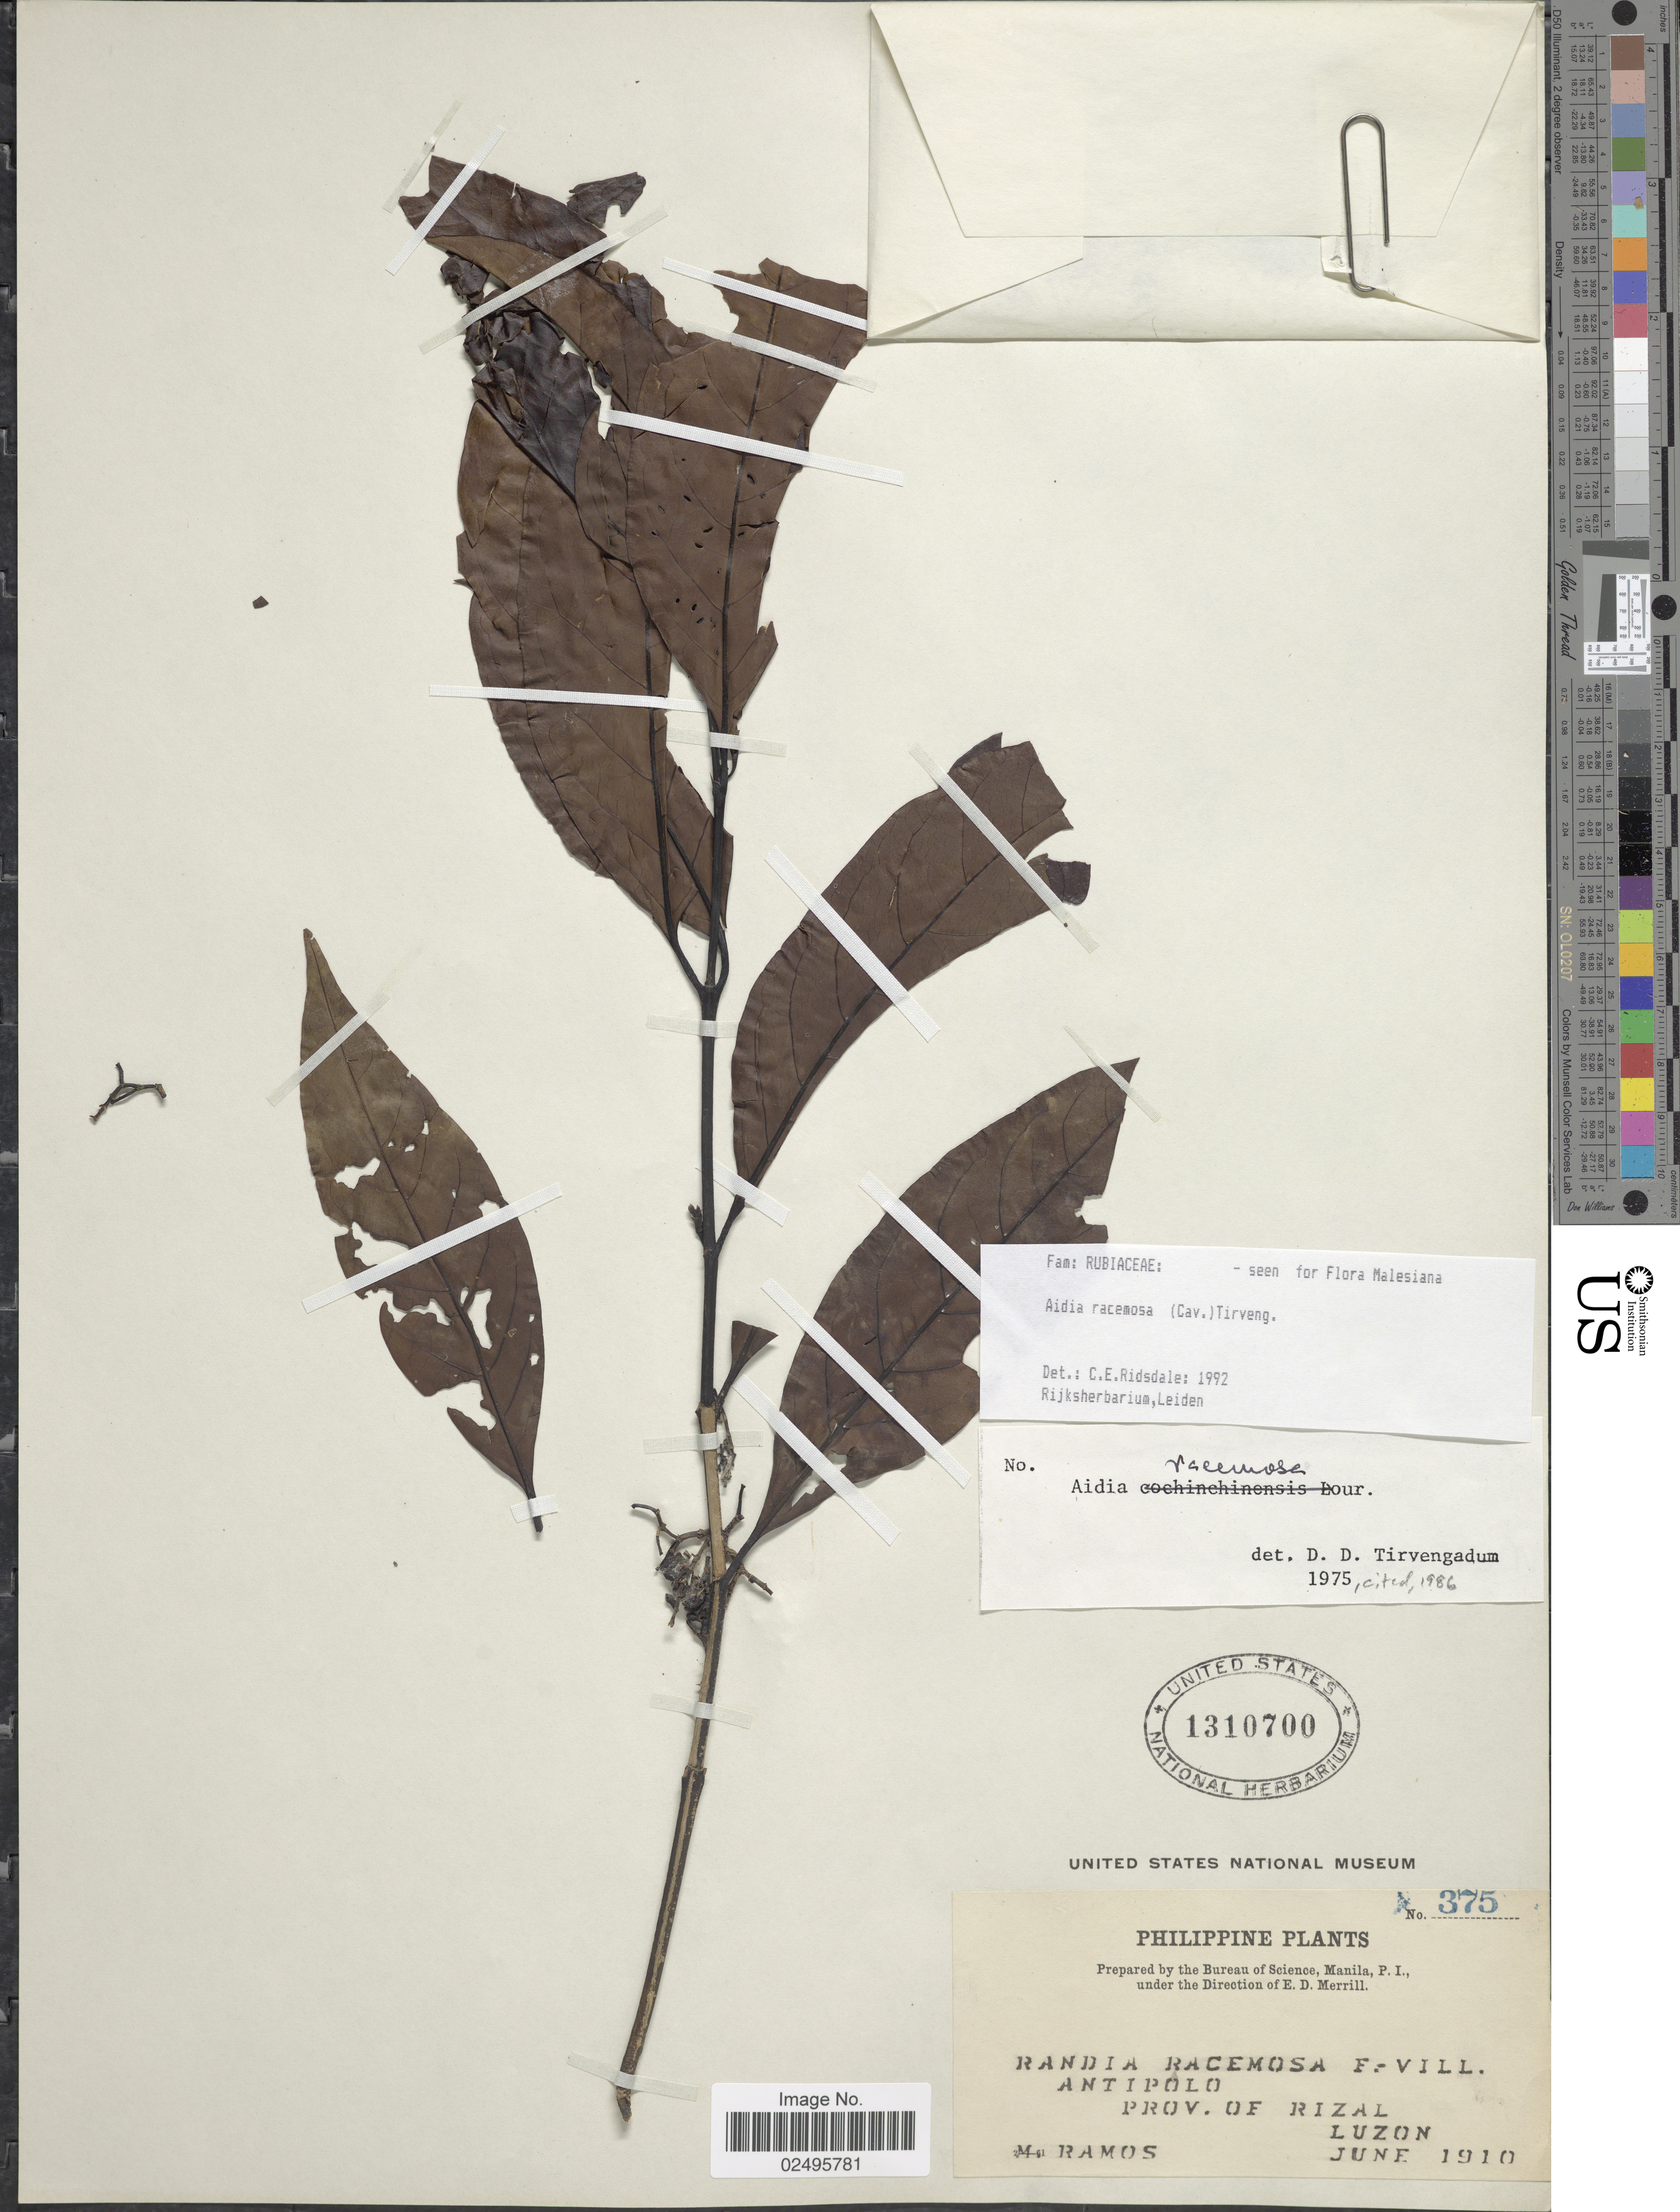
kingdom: Plantae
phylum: Tracheophyta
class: Magnoliopsida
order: Gentianales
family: Rubiaceae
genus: Aidia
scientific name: Aidia racemosa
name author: (Cav.) Tirv.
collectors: M. Ramos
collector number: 375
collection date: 1910-06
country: Philippines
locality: Antipolo. Prov. of Rizal. Luzon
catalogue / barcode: US 1310700